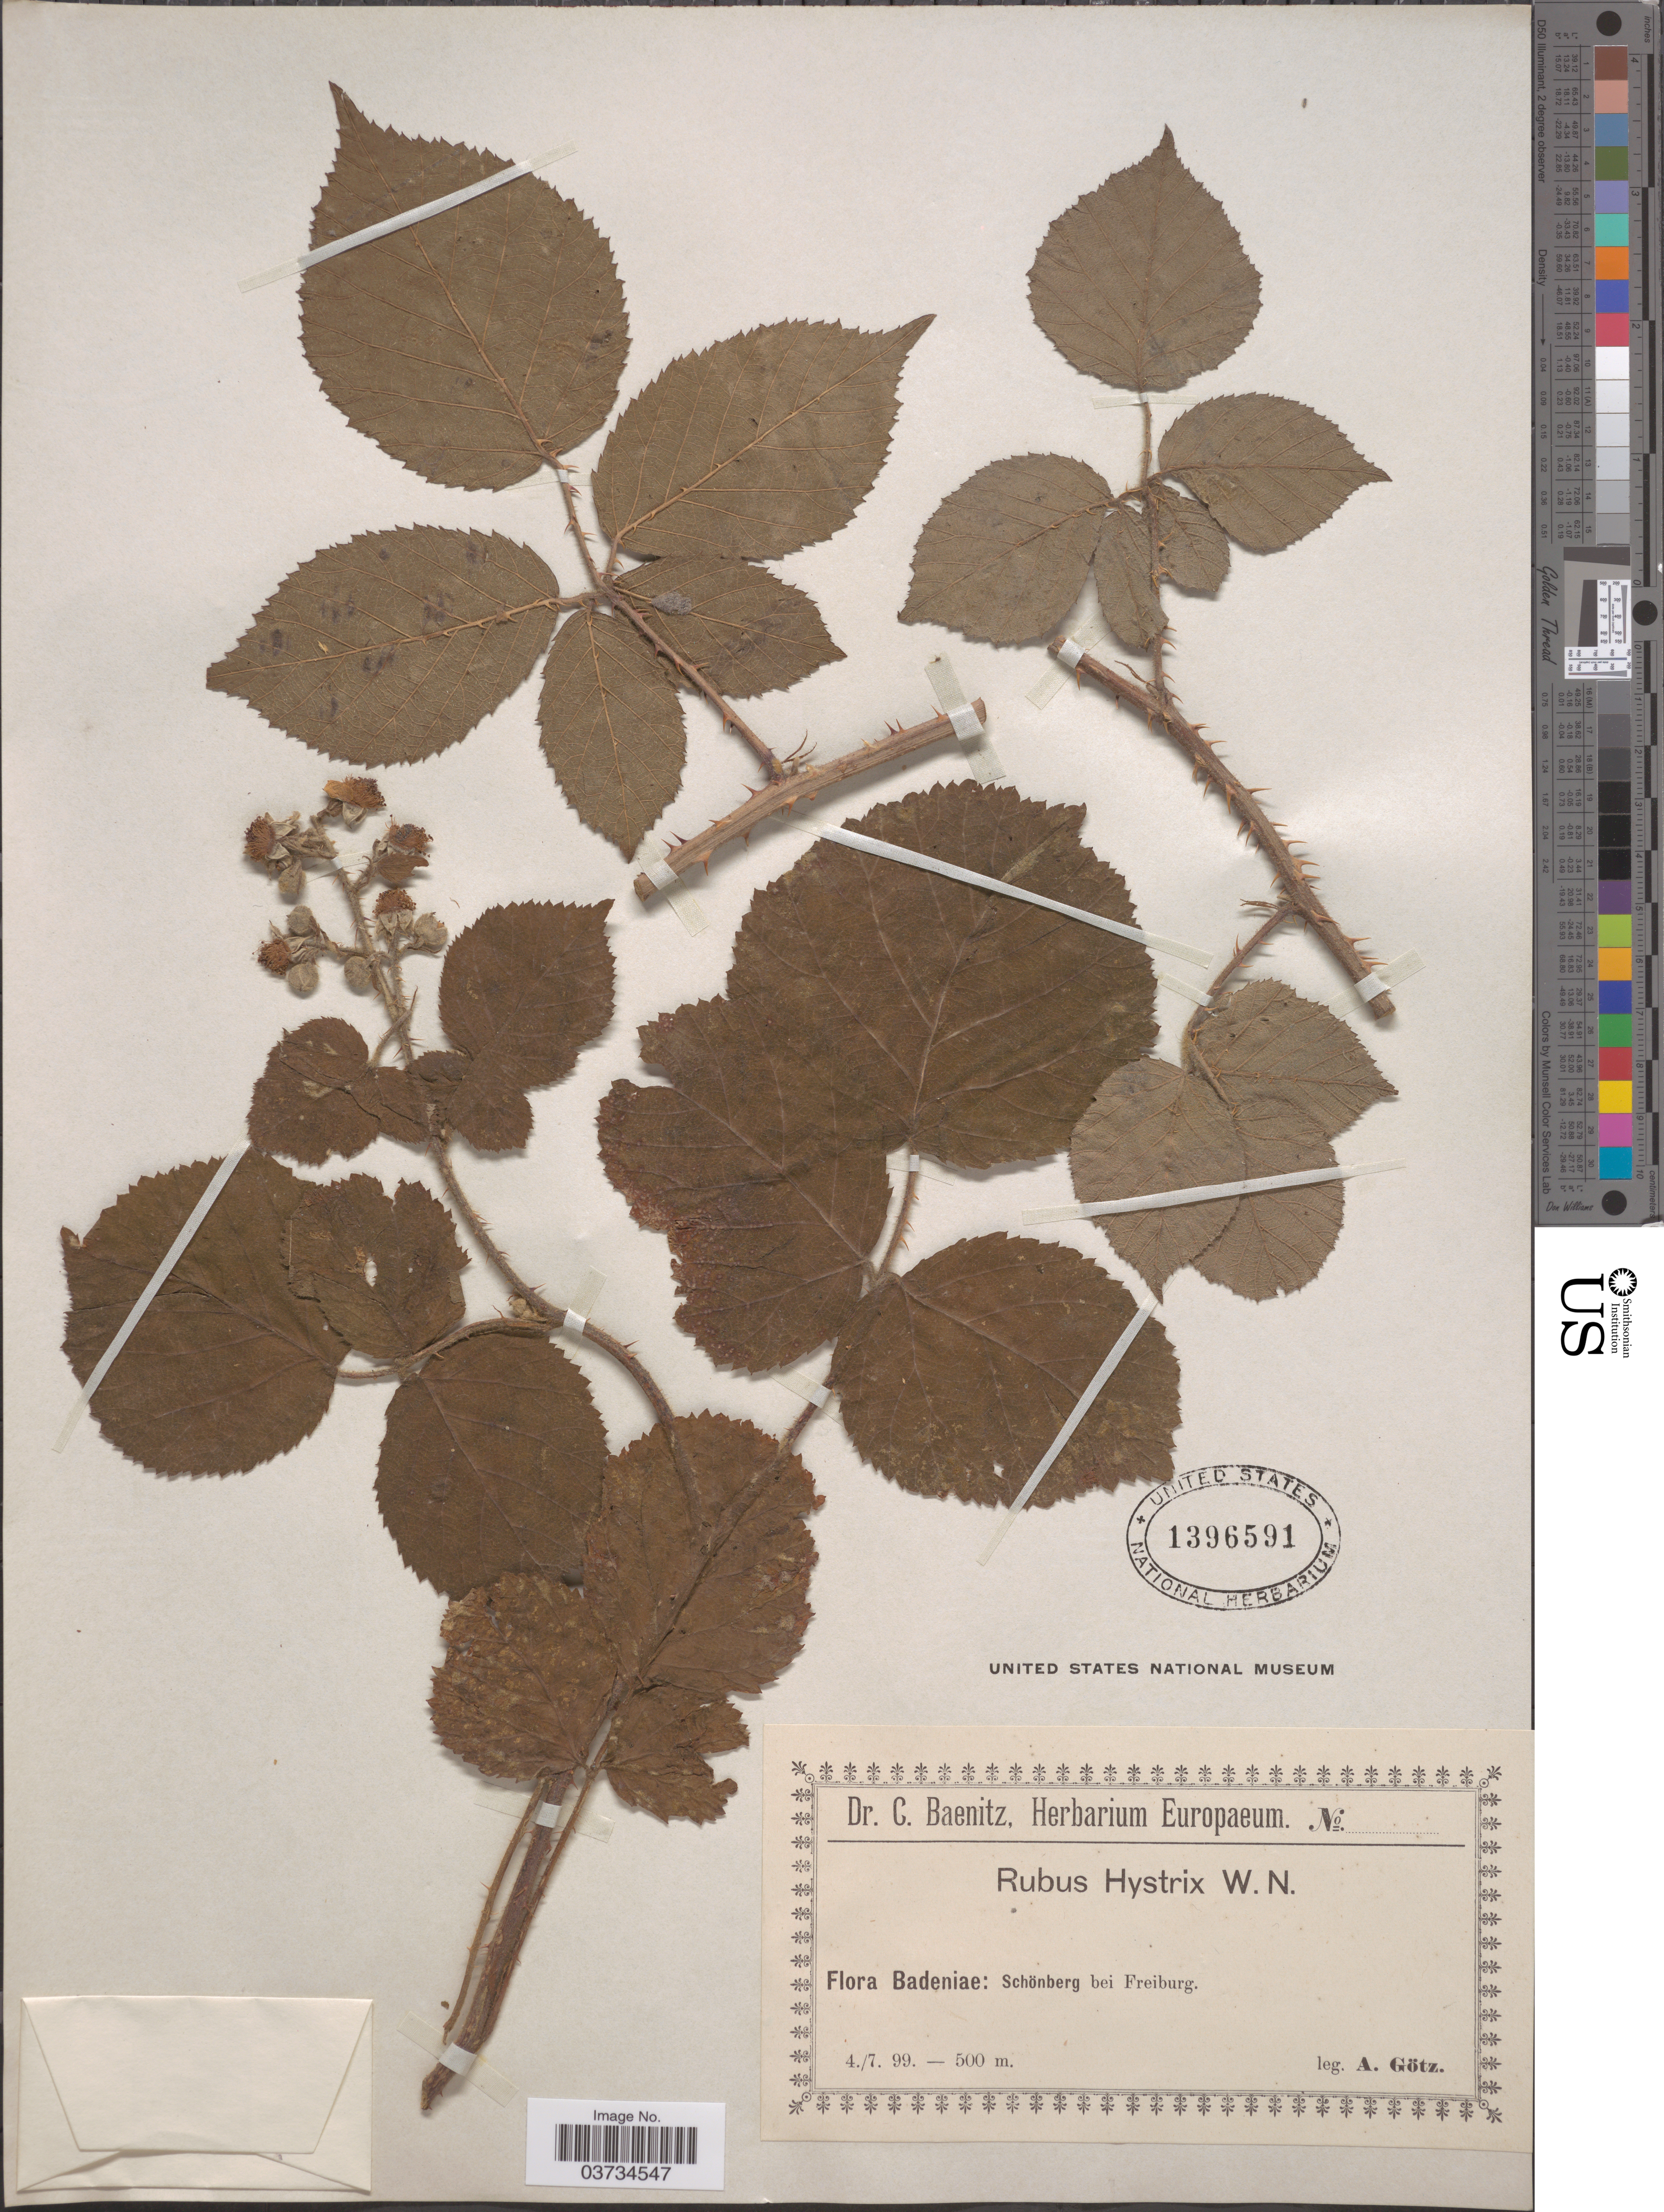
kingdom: Plantae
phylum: Tracheophyta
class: Magnoliopsida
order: Rosales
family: Rosaceae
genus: Rubus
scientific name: Rubus hystrix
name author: Weihe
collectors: A. Götz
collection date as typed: Transcribed d/m/y: 4/7/99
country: Germany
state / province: Baden-Württemberg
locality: Badeniae: Schönberg bei Freiburg.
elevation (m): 500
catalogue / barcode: US 1396591